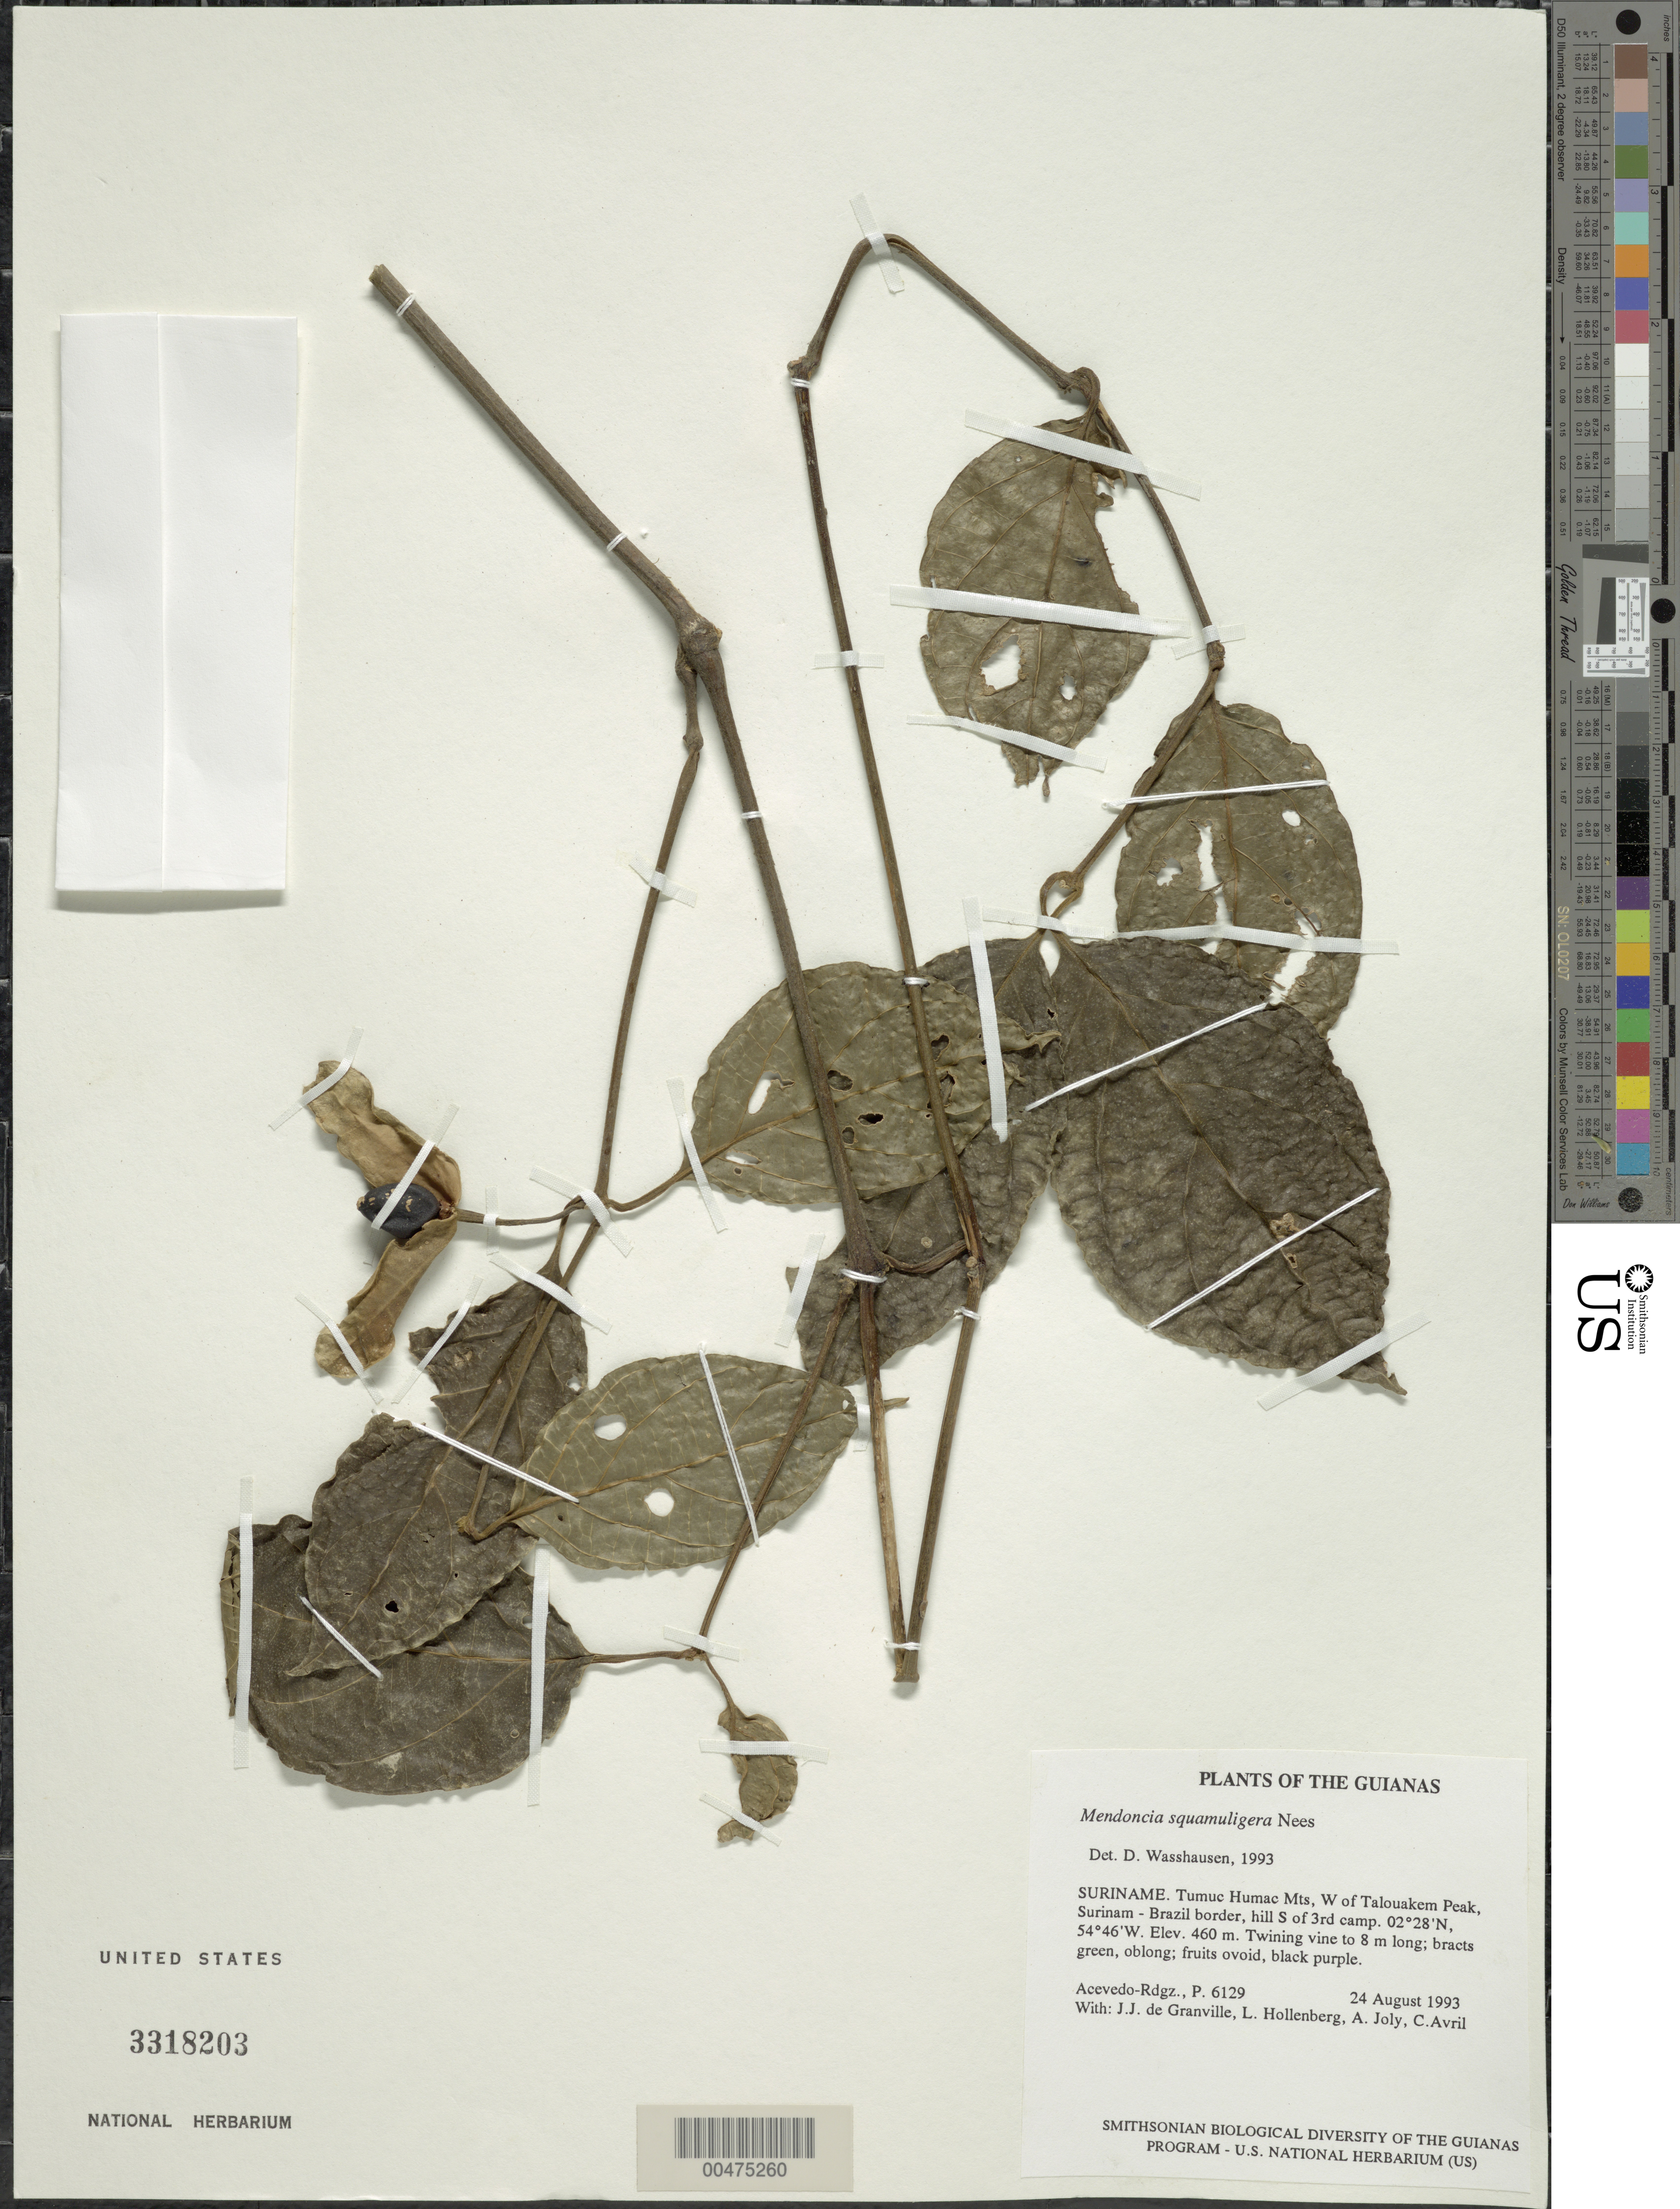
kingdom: Plantae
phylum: Tracheophyta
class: Magnoliopsida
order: Lamiales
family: Acanthaceae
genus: Mendoncia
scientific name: Mendoncia squamuligera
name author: Nees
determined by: Wasshausen, Dieter C., (BOT), Smithsonian Institution - National Museum of Natural History (UNITED STATES)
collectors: P. Acevedo-Rodr. & L. Hollenberg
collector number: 6129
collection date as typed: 24 Aug 1993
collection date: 1993-08-24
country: Suriname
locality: Tumuc Humac Mts, W of Talouakem Peak, Surinam - Brazil border, hill S of 3rd camp.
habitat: Hillside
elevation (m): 460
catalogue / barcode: US 3318203